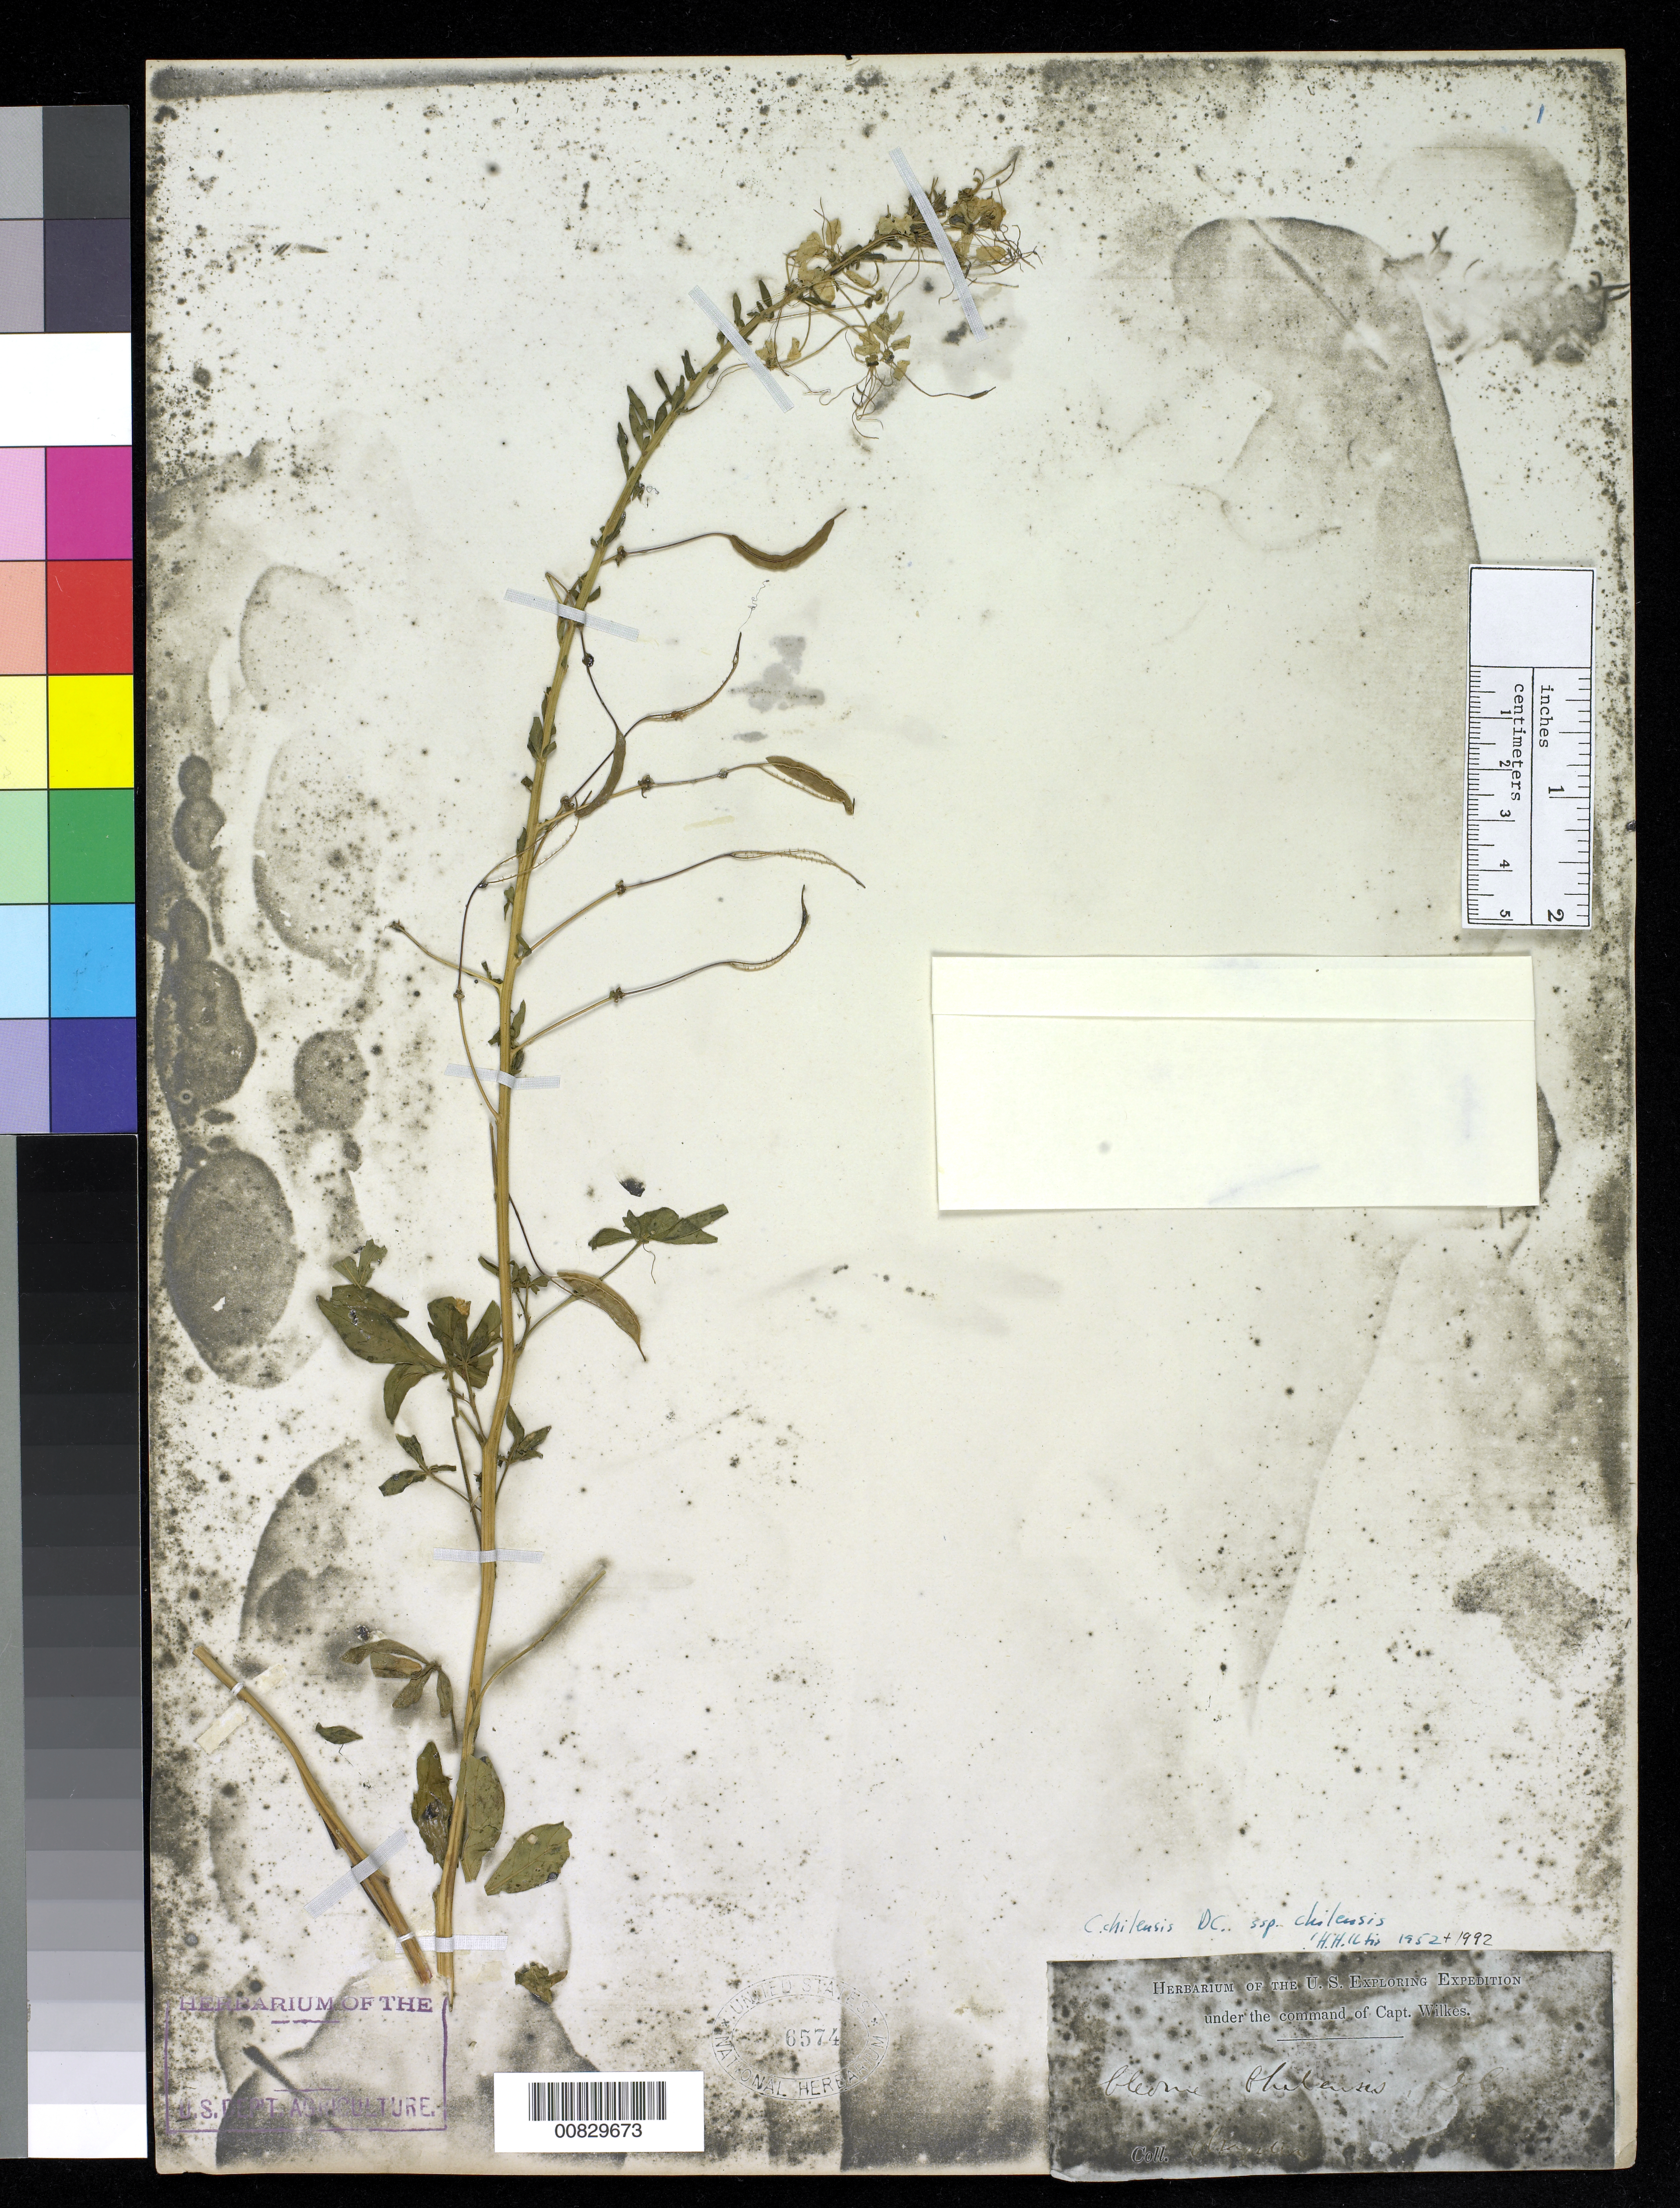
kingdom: Plantae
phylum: Tracheophyta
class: Magnoliopsida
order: Brassicales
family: Cleomaceae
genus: Andinocleome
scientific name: Andinocleome chilensis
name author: (DC.) Iltis ex E.M. McGinty & Roalson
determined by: Strong, M. T., (US), Smithsonian Institution - National Museum of Natural History (UNITED STATES)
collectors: Wilkes Explor. Exped.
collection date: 1838/1842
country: Peru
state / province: Lima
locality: Obrajillo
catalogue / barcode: US 6574